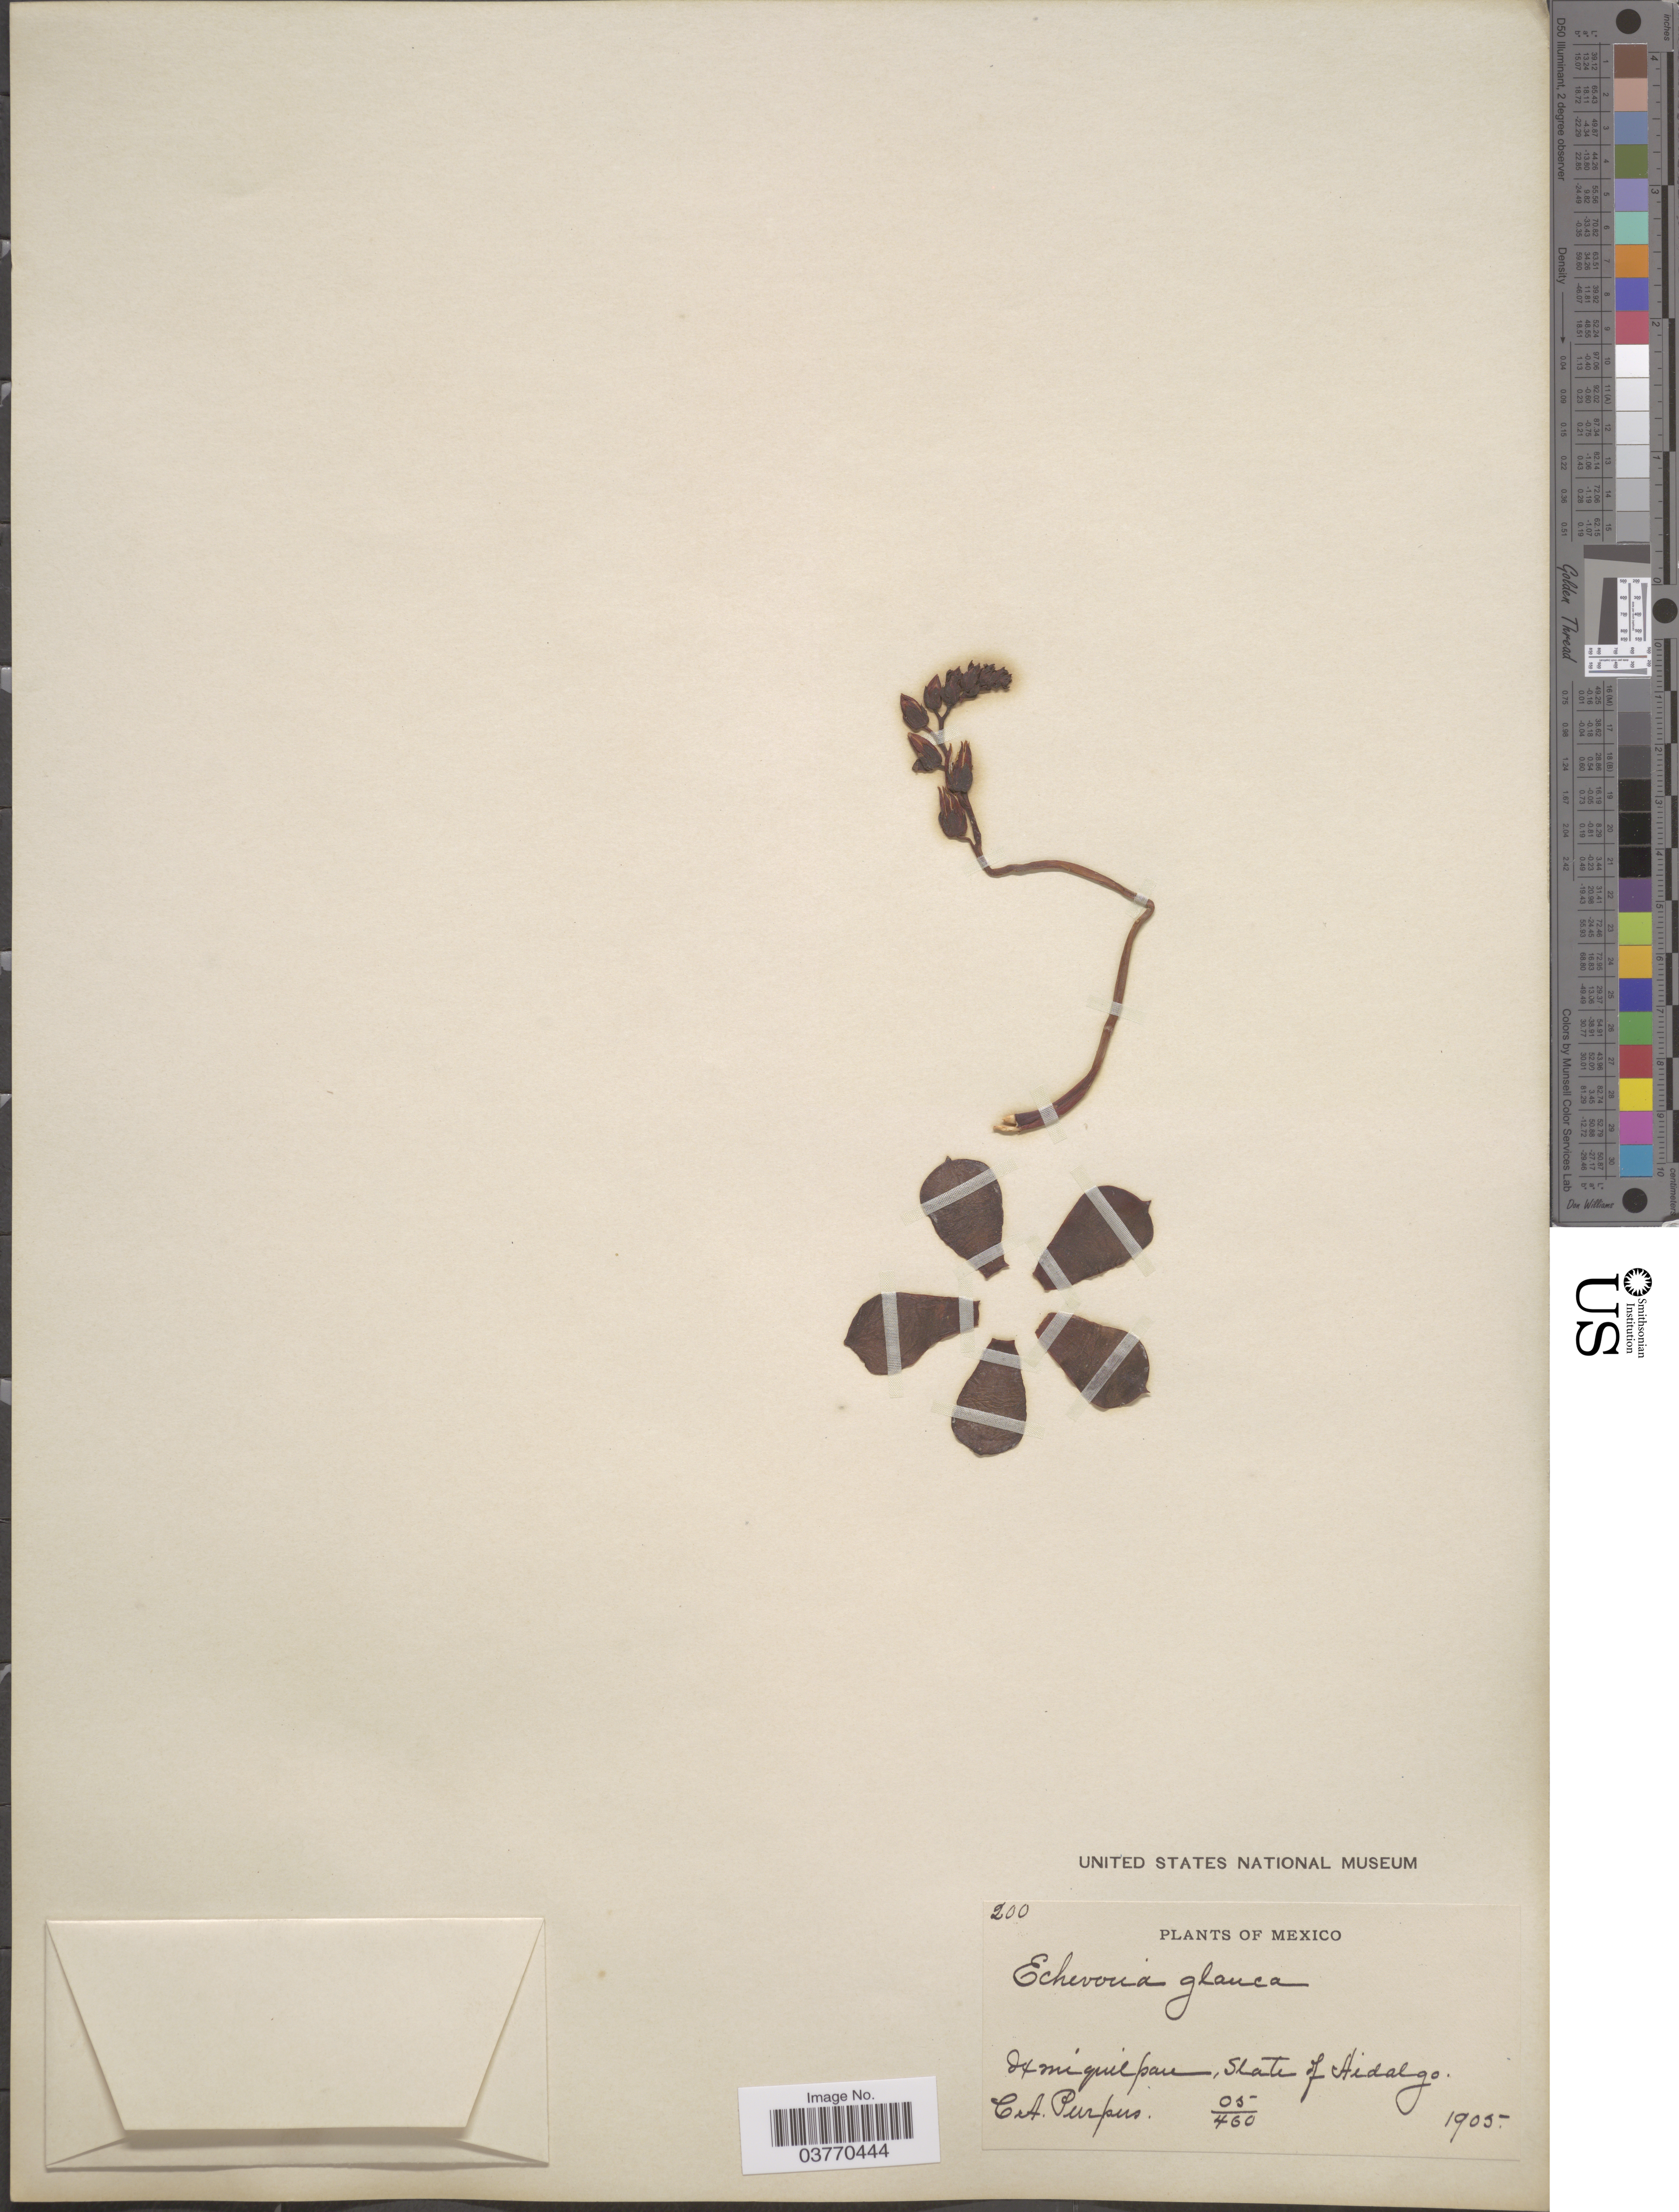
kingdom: Plantae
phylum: Tracheophyta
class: Magnoliopsida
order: Saxifragales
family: Crassulaceae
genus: Echeveria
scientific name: Echeveria pumila var. glauca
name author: (Baker) E. Walther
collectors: C. A. Purpus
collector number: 05/460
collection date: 1905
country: Mexico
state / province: Hidalgo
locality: Ixmíquilpan.